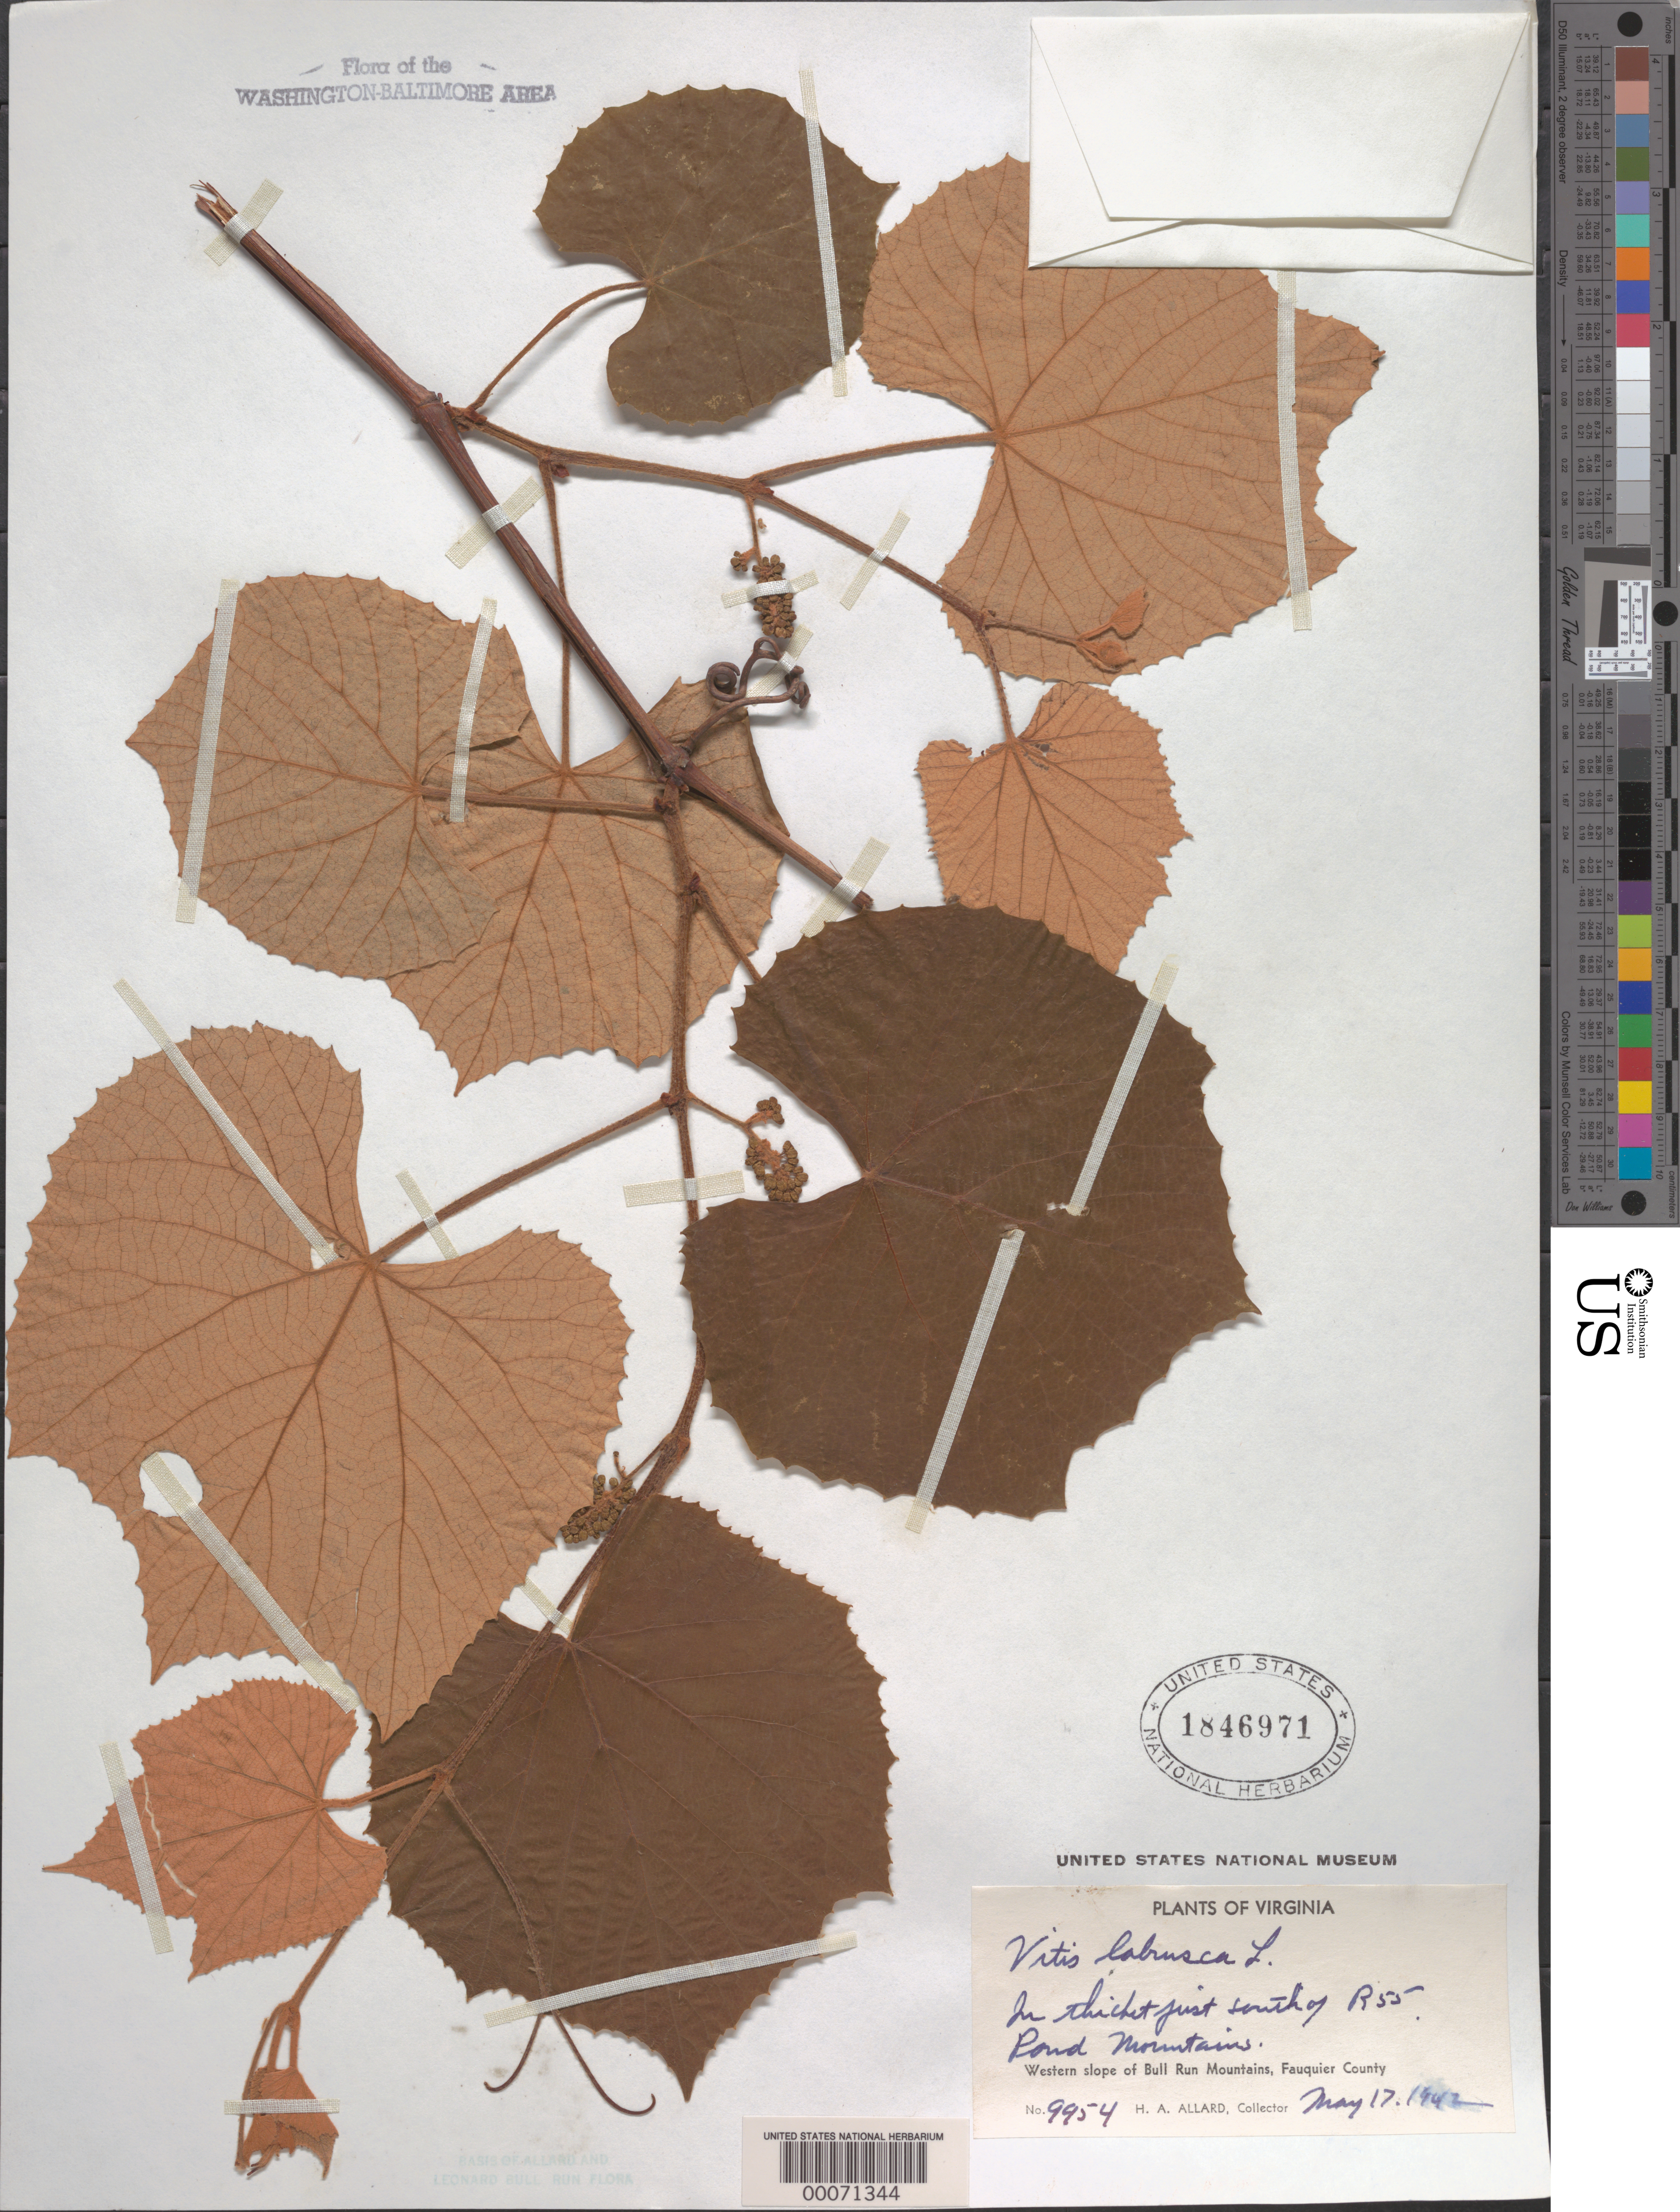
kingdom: Plantae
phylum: Tracheophyta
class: Magnoliopsida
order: Vitales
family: Vitaceae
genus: Vitis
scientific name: Vitis labrusca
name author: L.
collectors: H. A. Allard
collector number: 9954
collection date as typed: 17 May 1942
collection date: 1942-05-17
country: United States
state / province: Virginia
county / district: Fauquier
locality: South of Route 55, Pond Mountains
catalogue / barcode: US 1846971